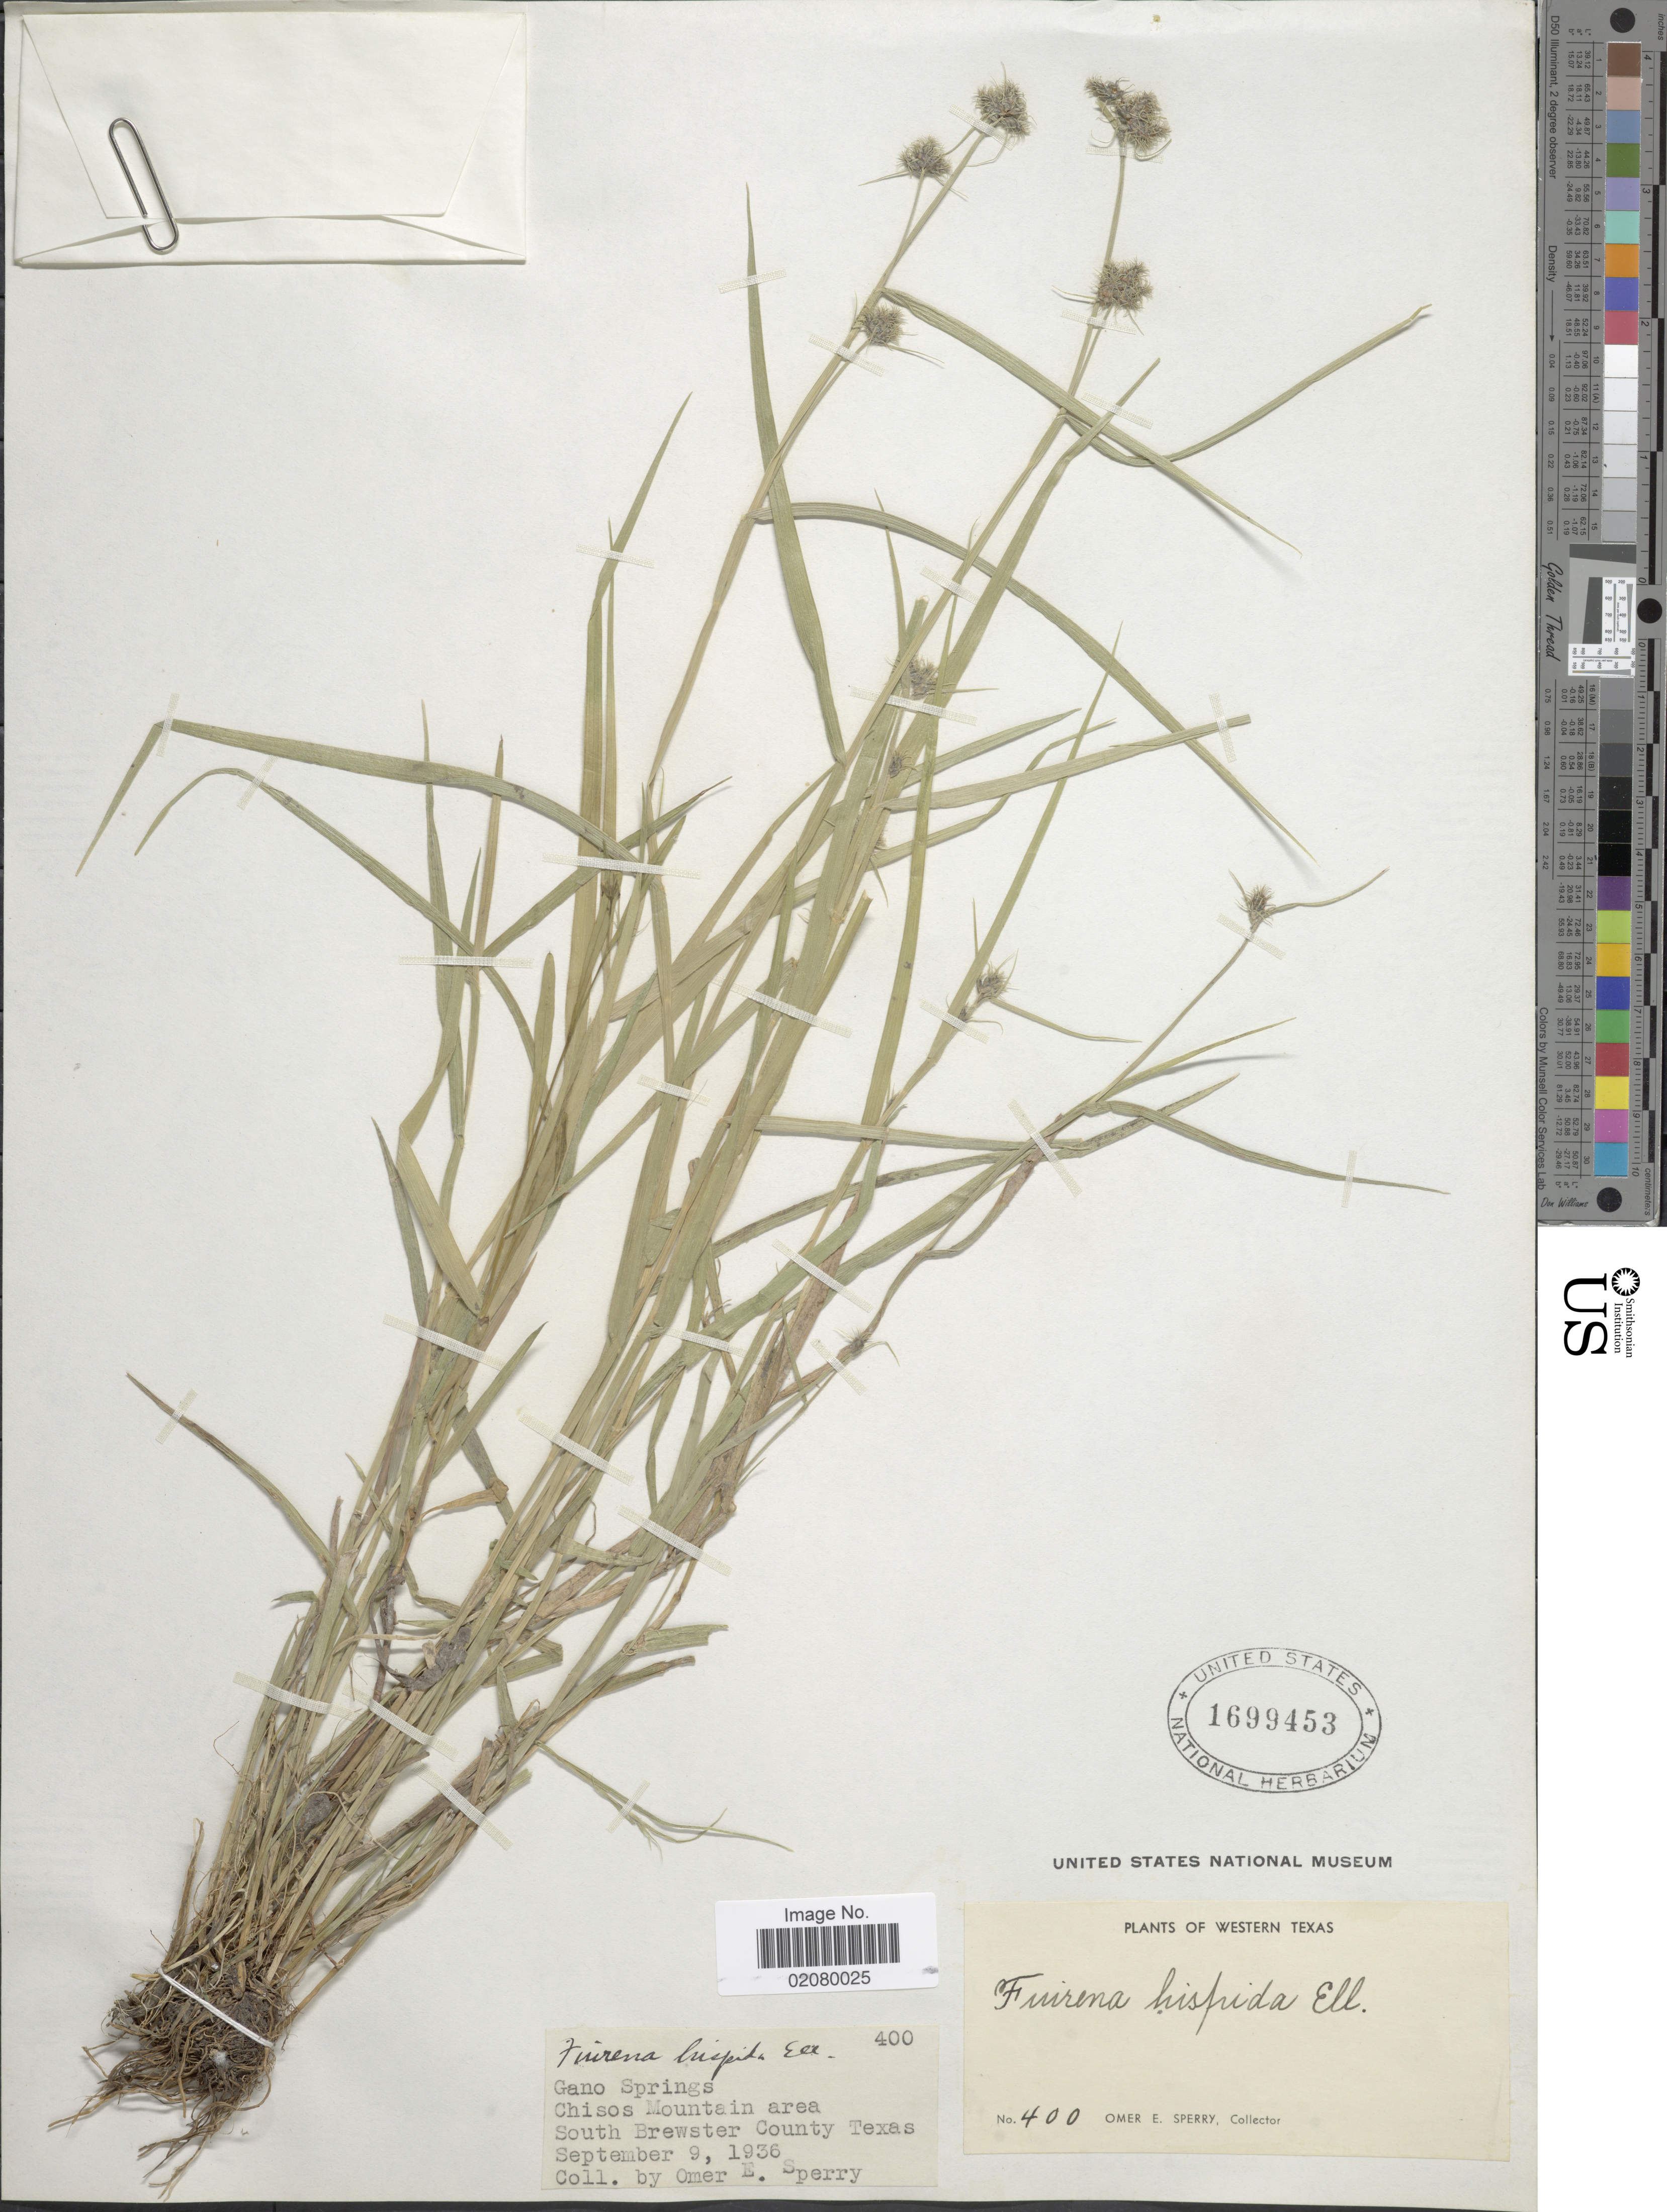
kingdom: Plantae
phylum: Tracheophyta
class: Liliopsida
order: Poales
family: Cyperaceae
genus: Fuirena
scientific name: Fuirena squarrosa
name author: Michx.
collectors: O. E. Sperry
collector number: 400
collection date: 1936-09-09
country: United States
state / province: Texas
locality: Western Texas. Gano Springs, Chisos Mountain area. South Brewster County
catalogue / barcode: US 1699453